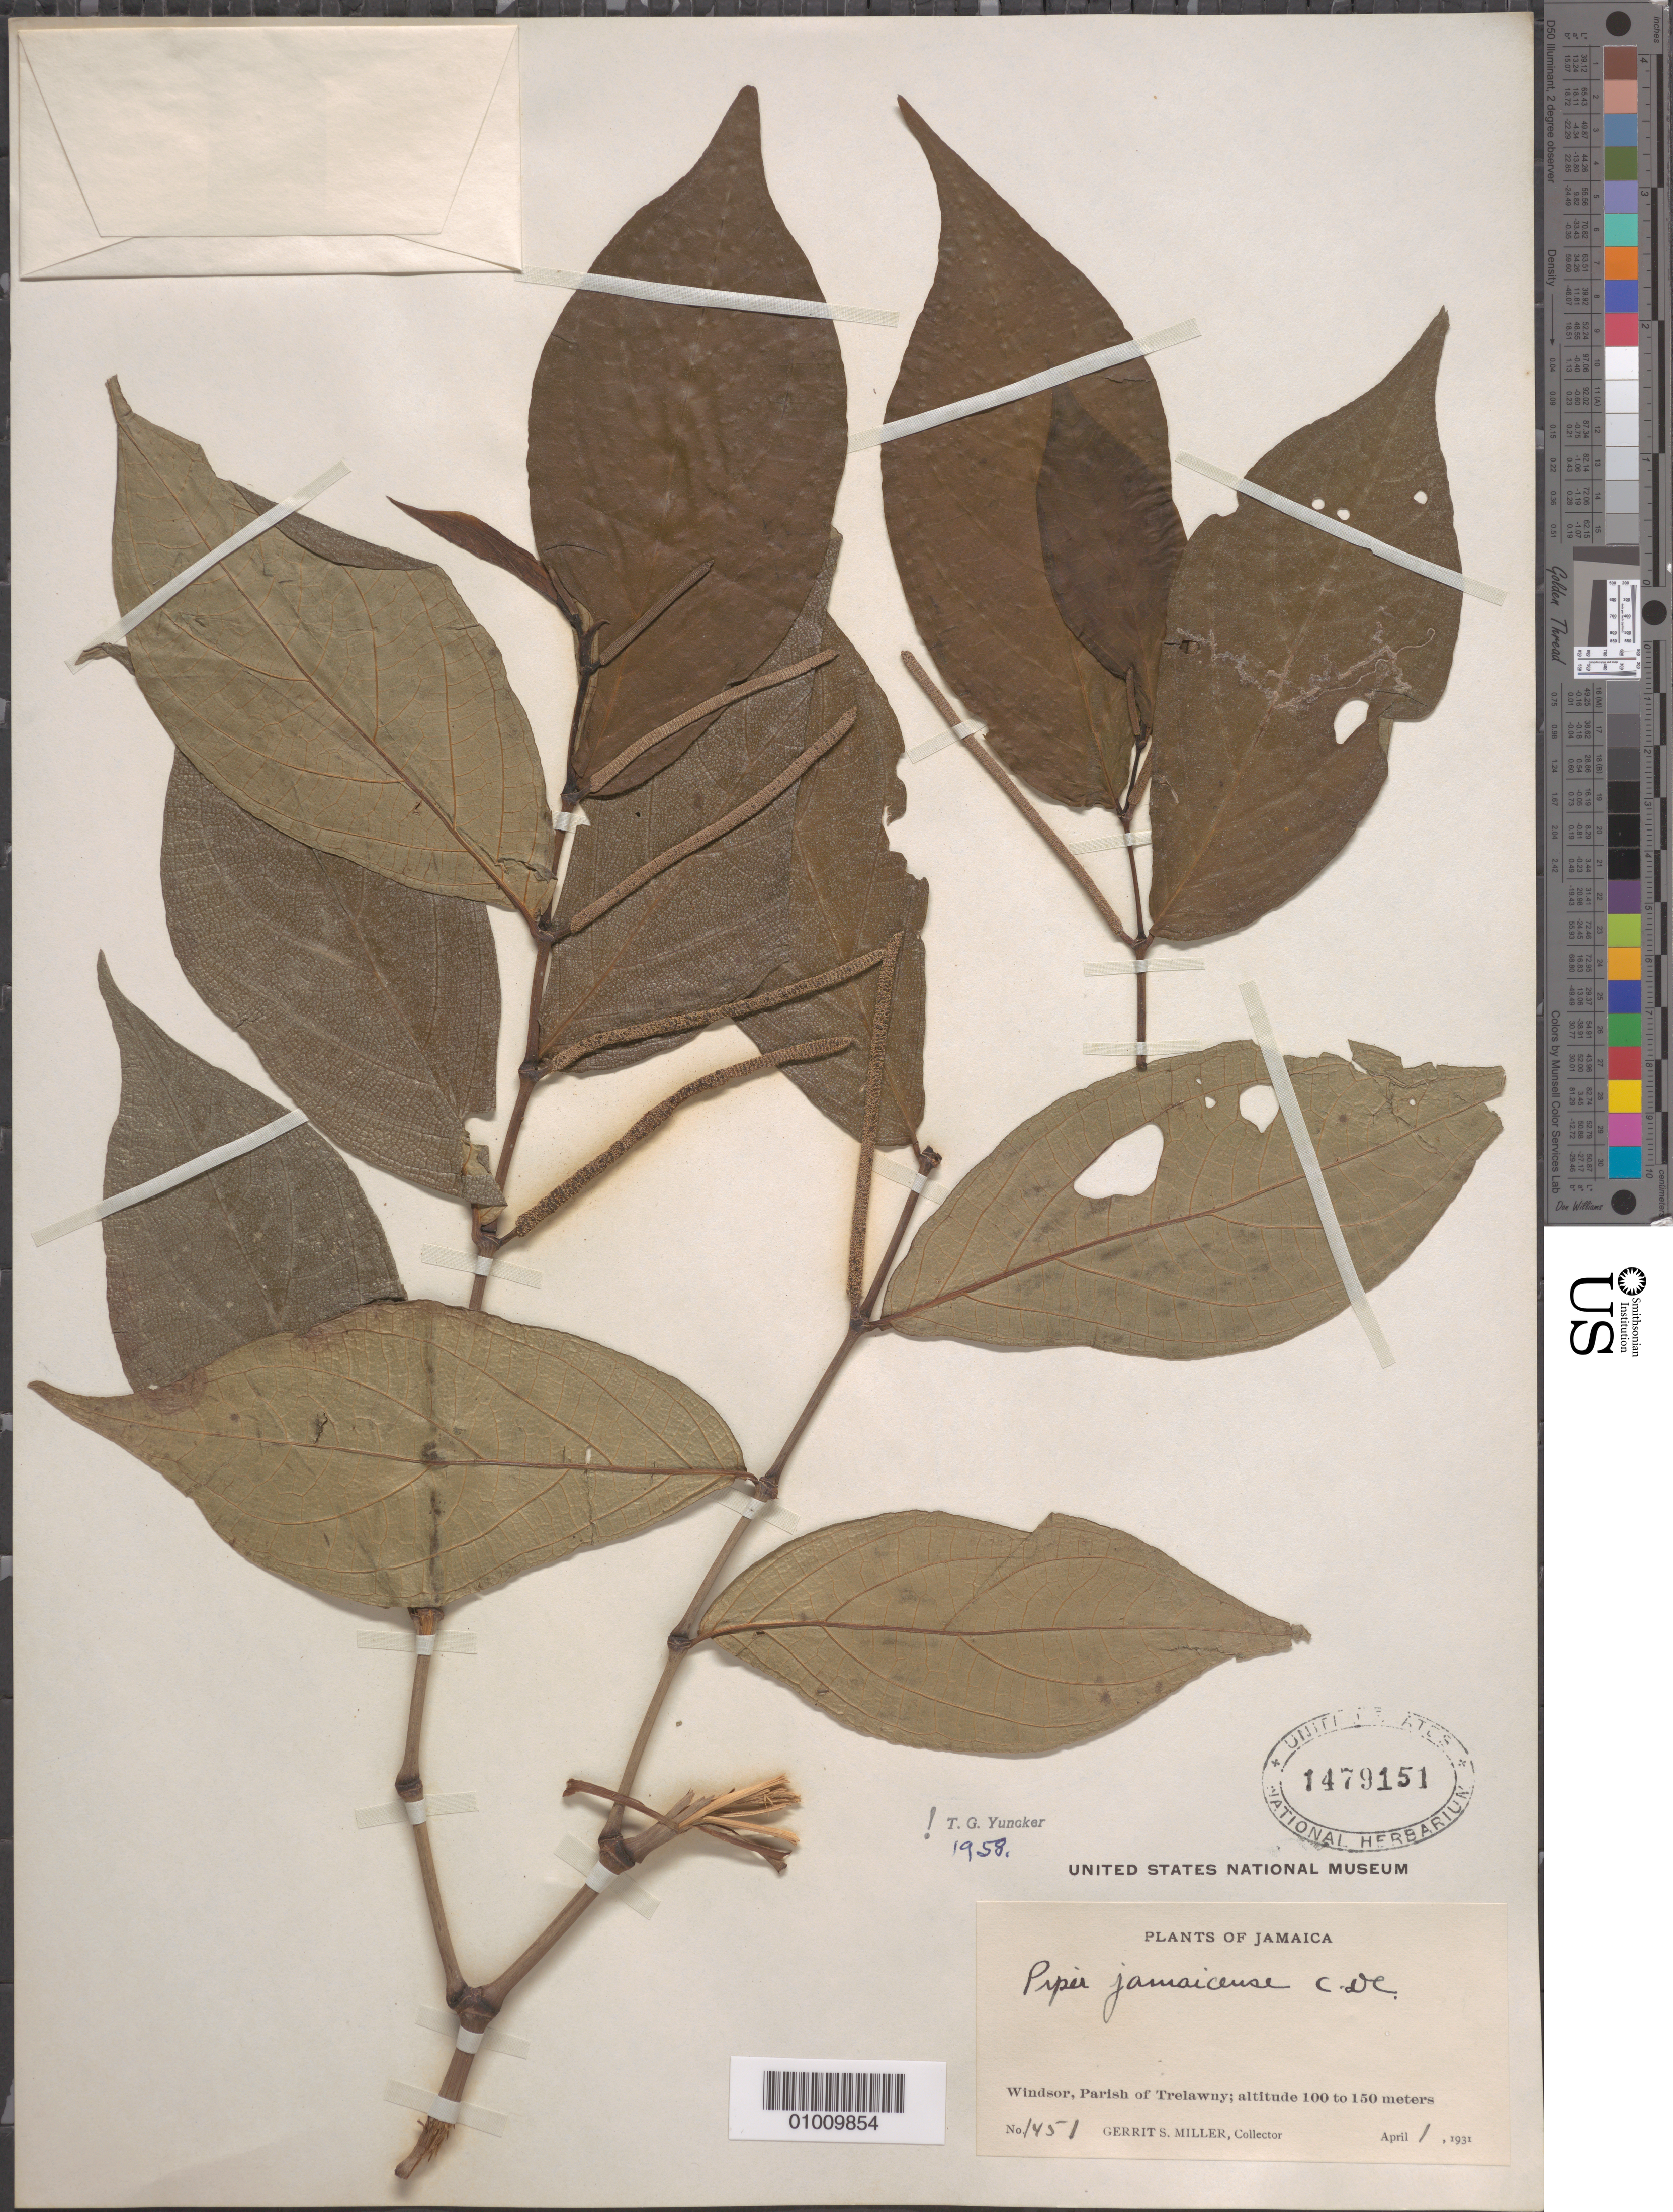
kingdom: Plantae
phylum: Tracheophyta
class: Magnoliopsida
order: Piperales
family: Piperaceae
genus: Piper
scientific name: Piper jamaicense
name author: C. DC.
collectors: G. S. Miller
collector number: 1451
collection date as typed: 01 Apr 1931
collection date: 1931-04-01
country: Jamaica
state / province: Trelawny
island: Jamaica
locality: Windsor, Parish of Trelawny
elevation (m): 100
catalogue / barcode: US 1479151